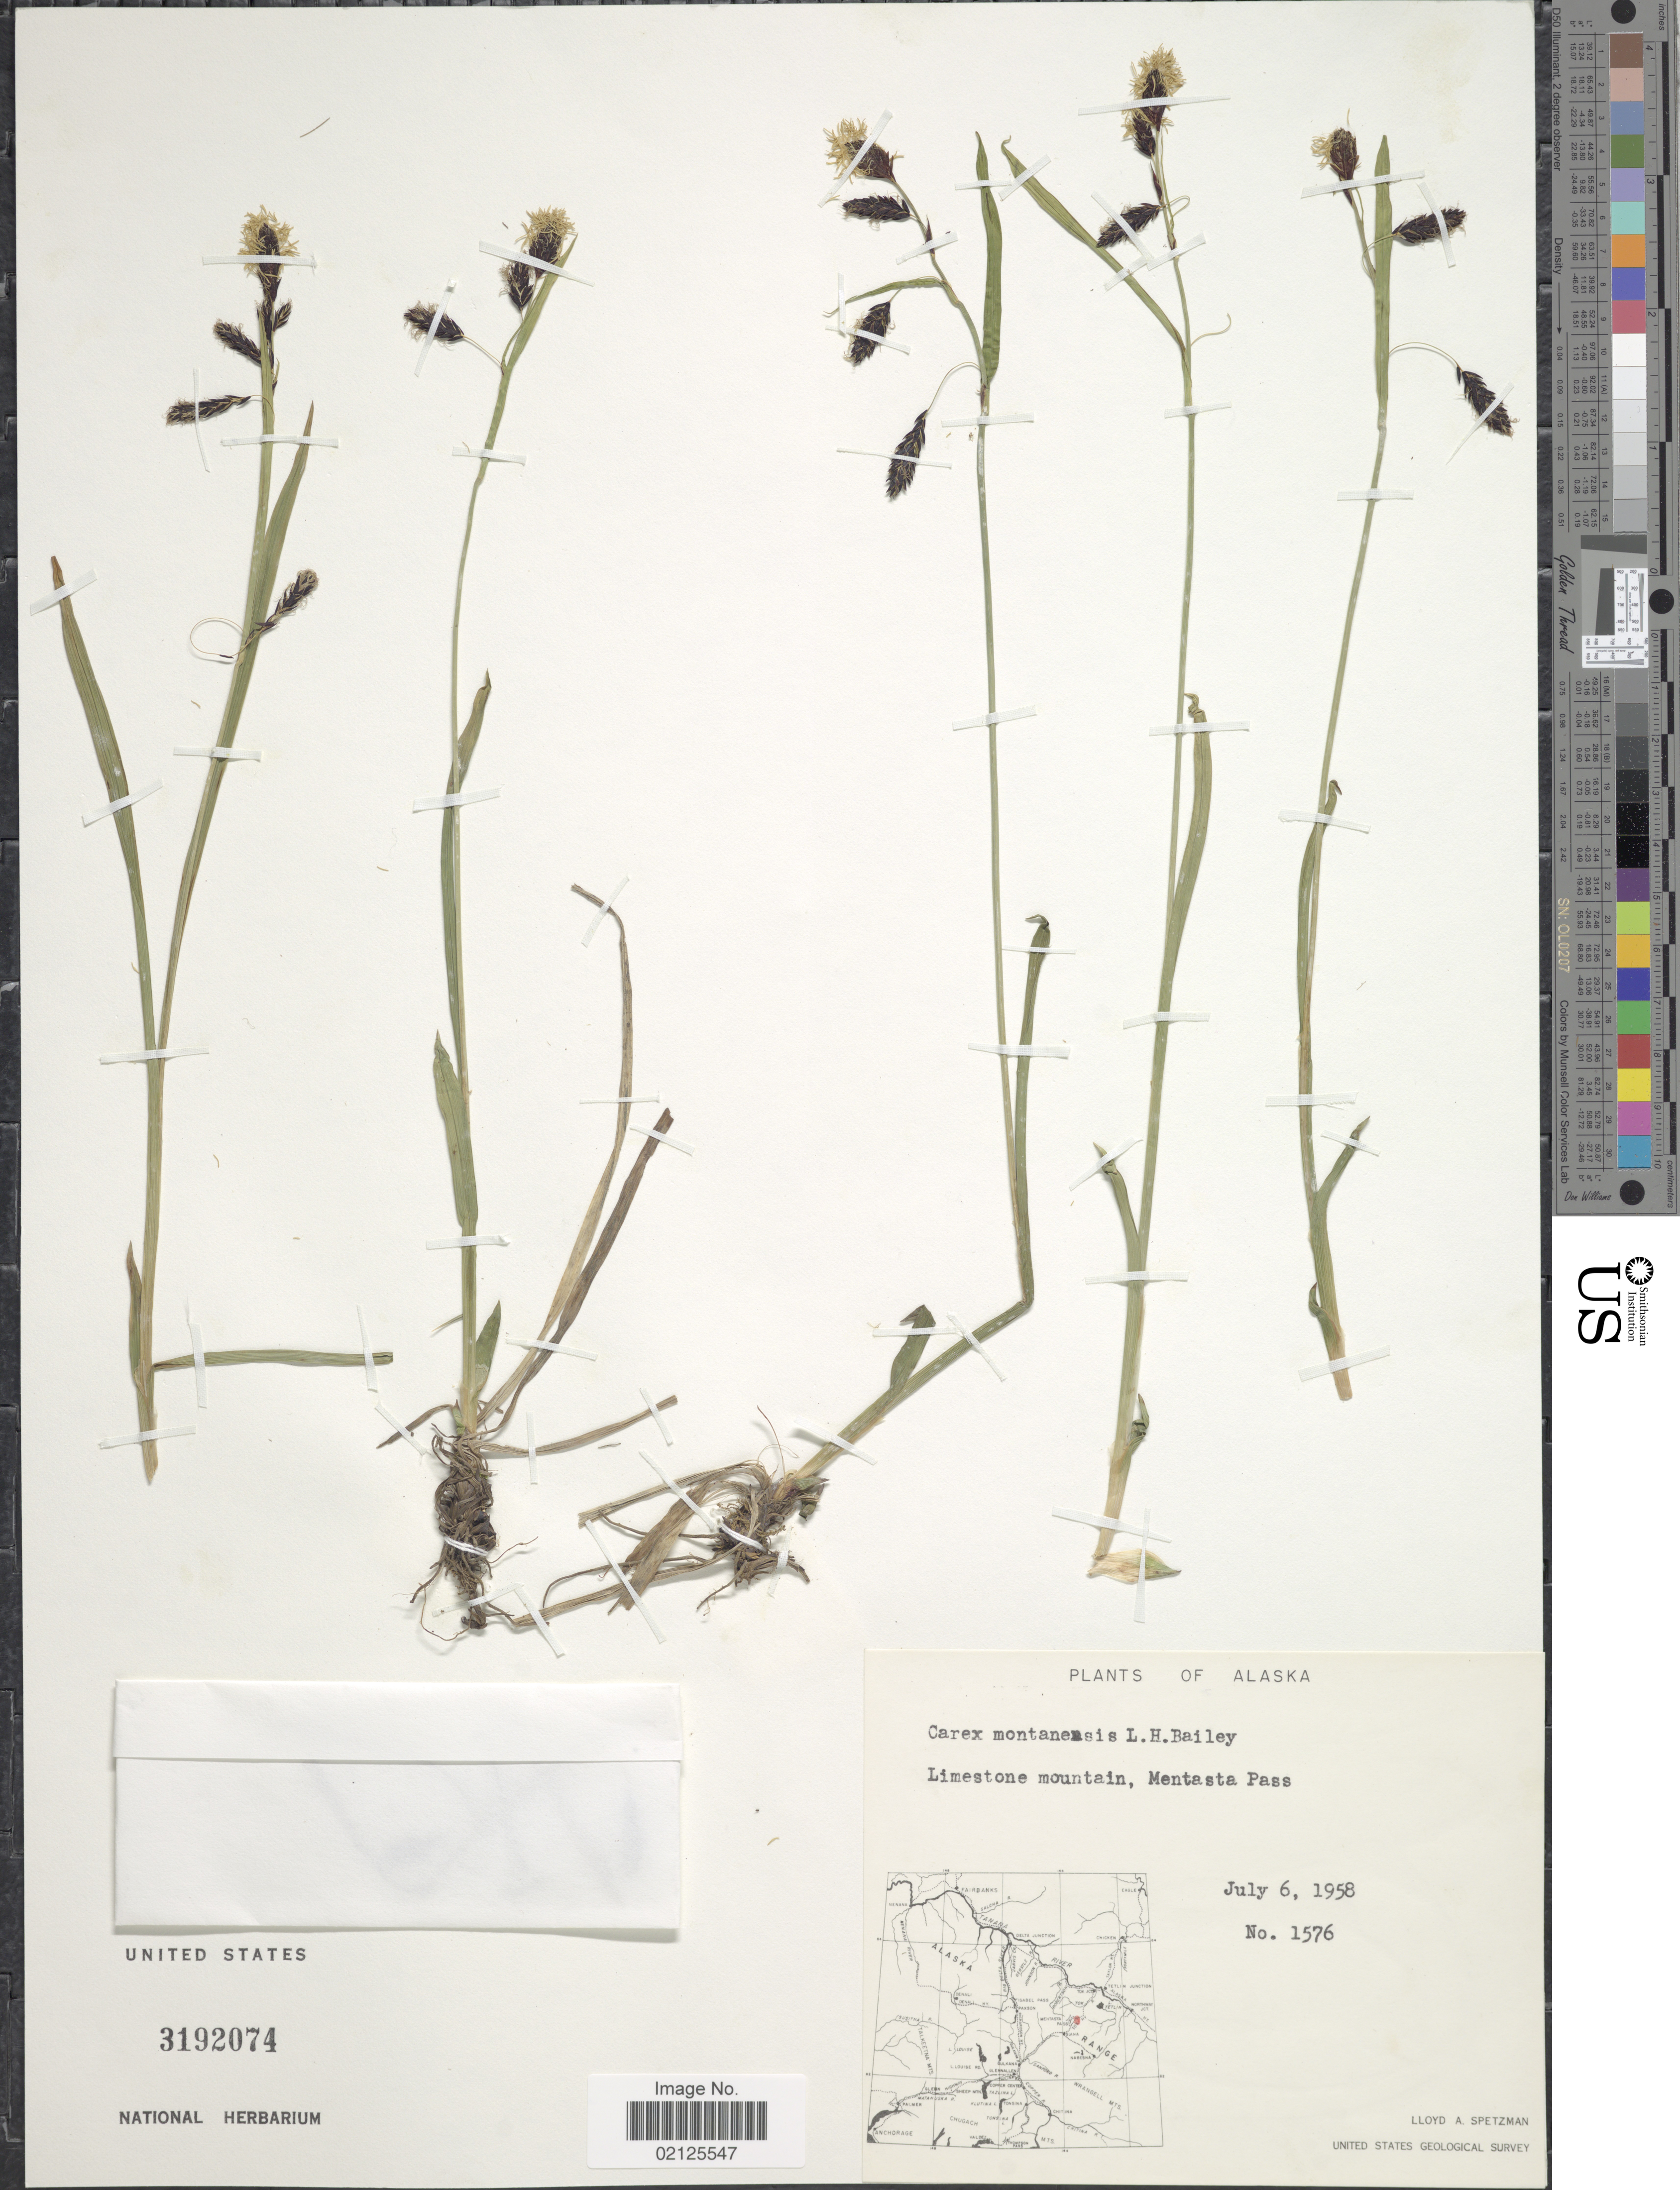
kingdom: Plantae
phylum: Tracheophyta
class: Liliopsida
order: Poales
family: Cyperaceae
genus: Carex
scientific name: Carex podocarpa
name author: R. Br.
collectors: L. Spetzman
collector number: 1576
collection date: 1958-07-06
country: United States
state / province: Alaska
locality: Limestone mountain, Mentasta Pass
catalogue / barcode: US 3192074